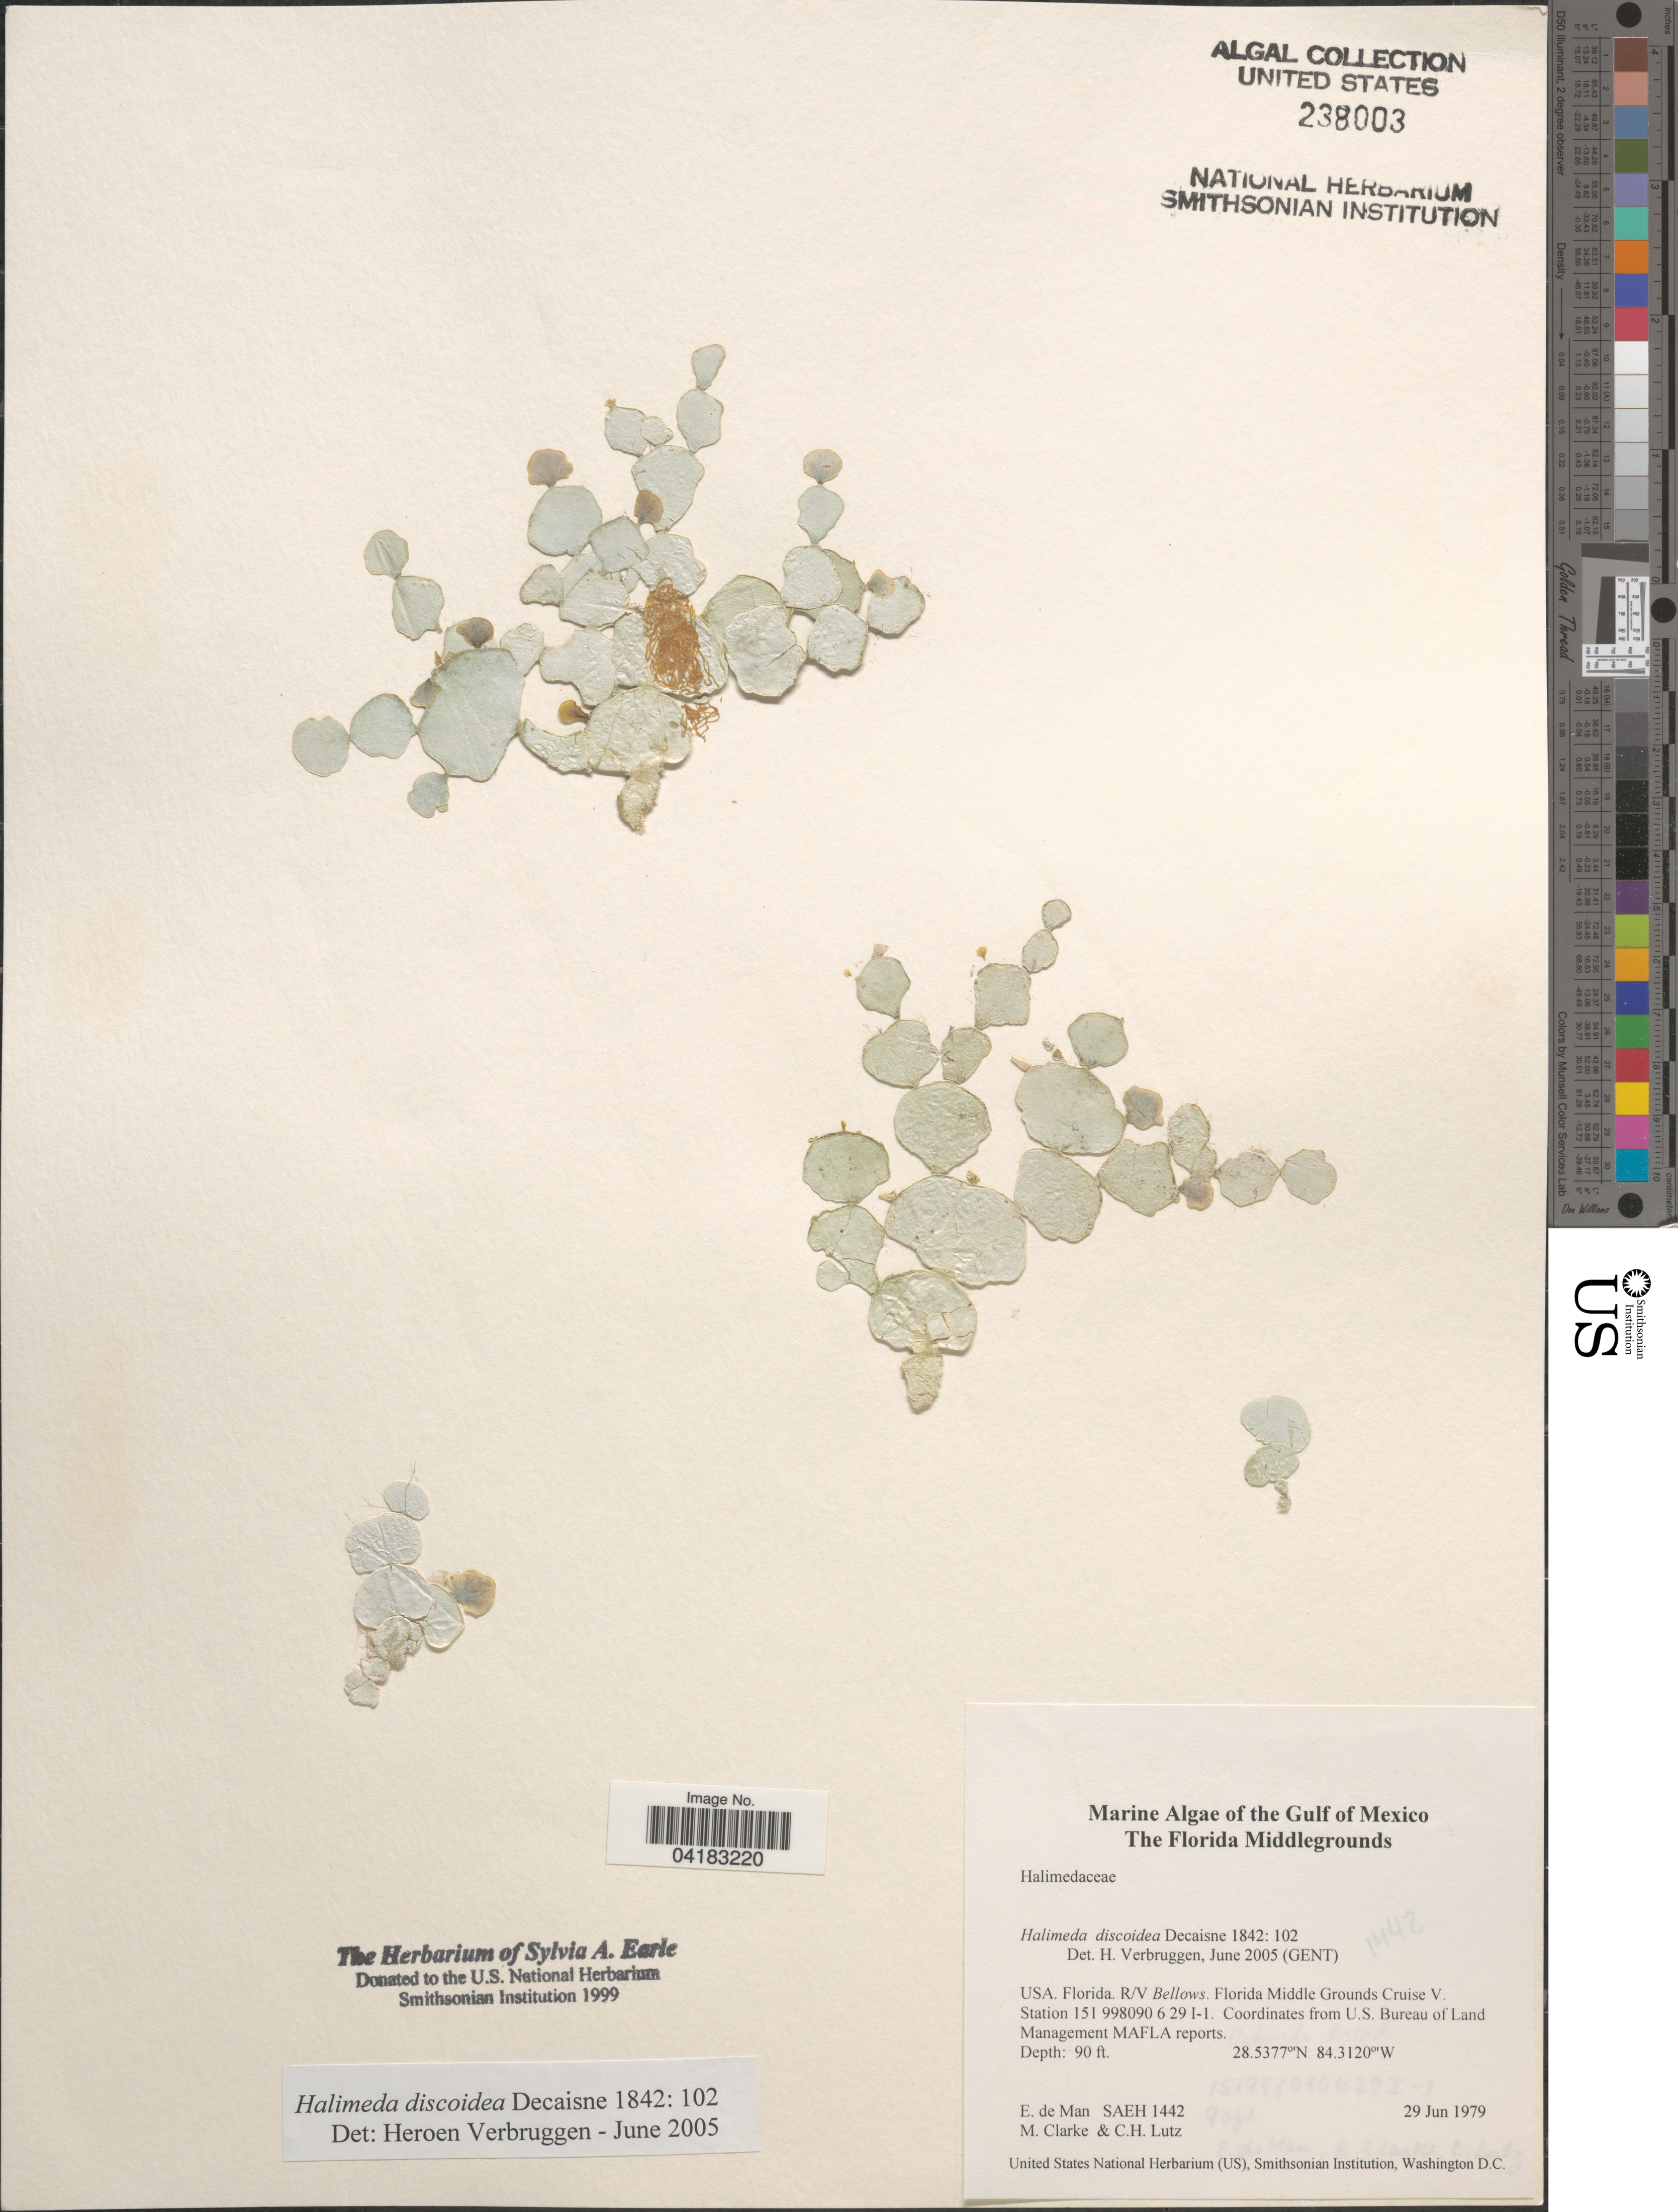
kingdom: Plantae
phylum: Chlorophyta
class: Ulvophyceae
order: Bryopsidales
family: Halimedaceae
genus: Halimeda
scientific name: Halimeda discoidea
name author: Decne.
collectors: E. de Man, M. Clarke & C. Lutz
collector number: SAEH1442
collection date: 1979-06-29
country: United States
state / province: Florida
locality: Gulf of Mexico. R/V Bellows. Florida Middle Grounds Cruise V. Station 151 998090 6 29 I-1.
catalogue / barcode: US 238003